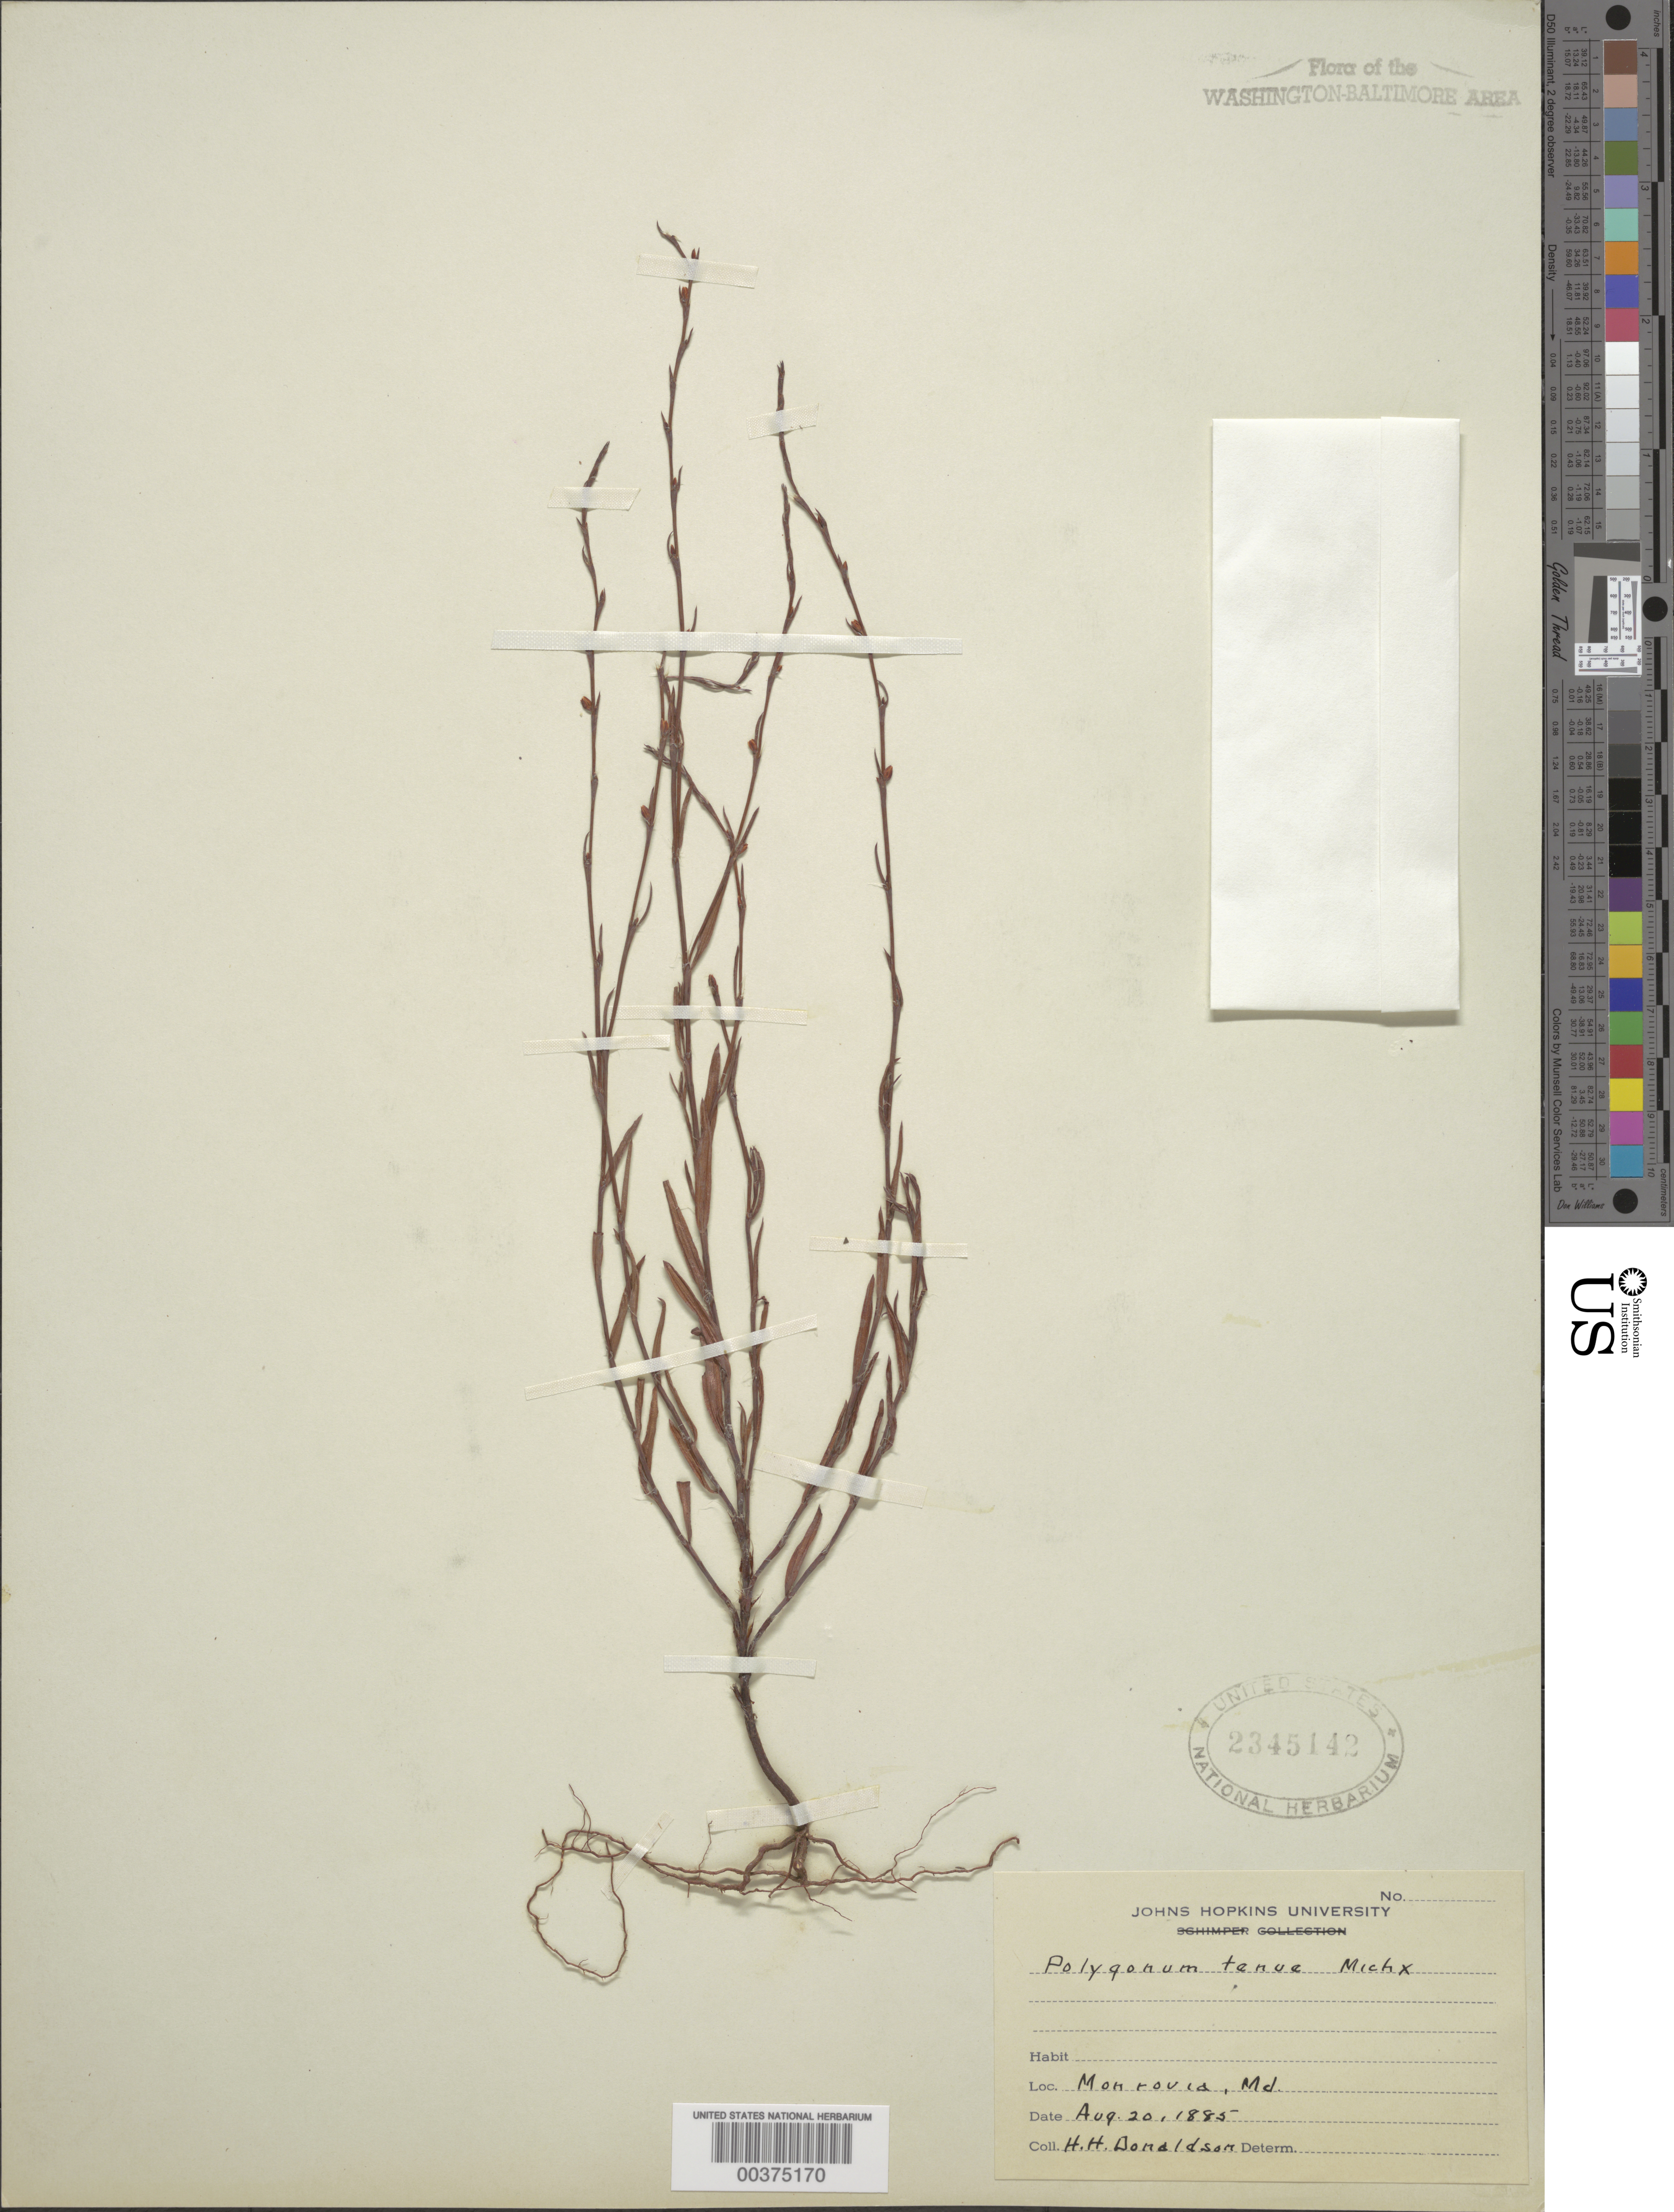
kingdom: Plantae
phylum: Tracheophyta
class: Magnoliopsida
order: Caryophyllales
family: Polygonaceae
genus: Polygonum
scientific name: Polygonum tenue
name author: F. Michx.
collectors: H. Donaldson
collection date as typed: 20 Aug 1885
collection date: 1885-08-20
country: United States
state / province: Maryland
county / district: Frederick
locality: Monrovia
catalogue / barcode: US 2345142